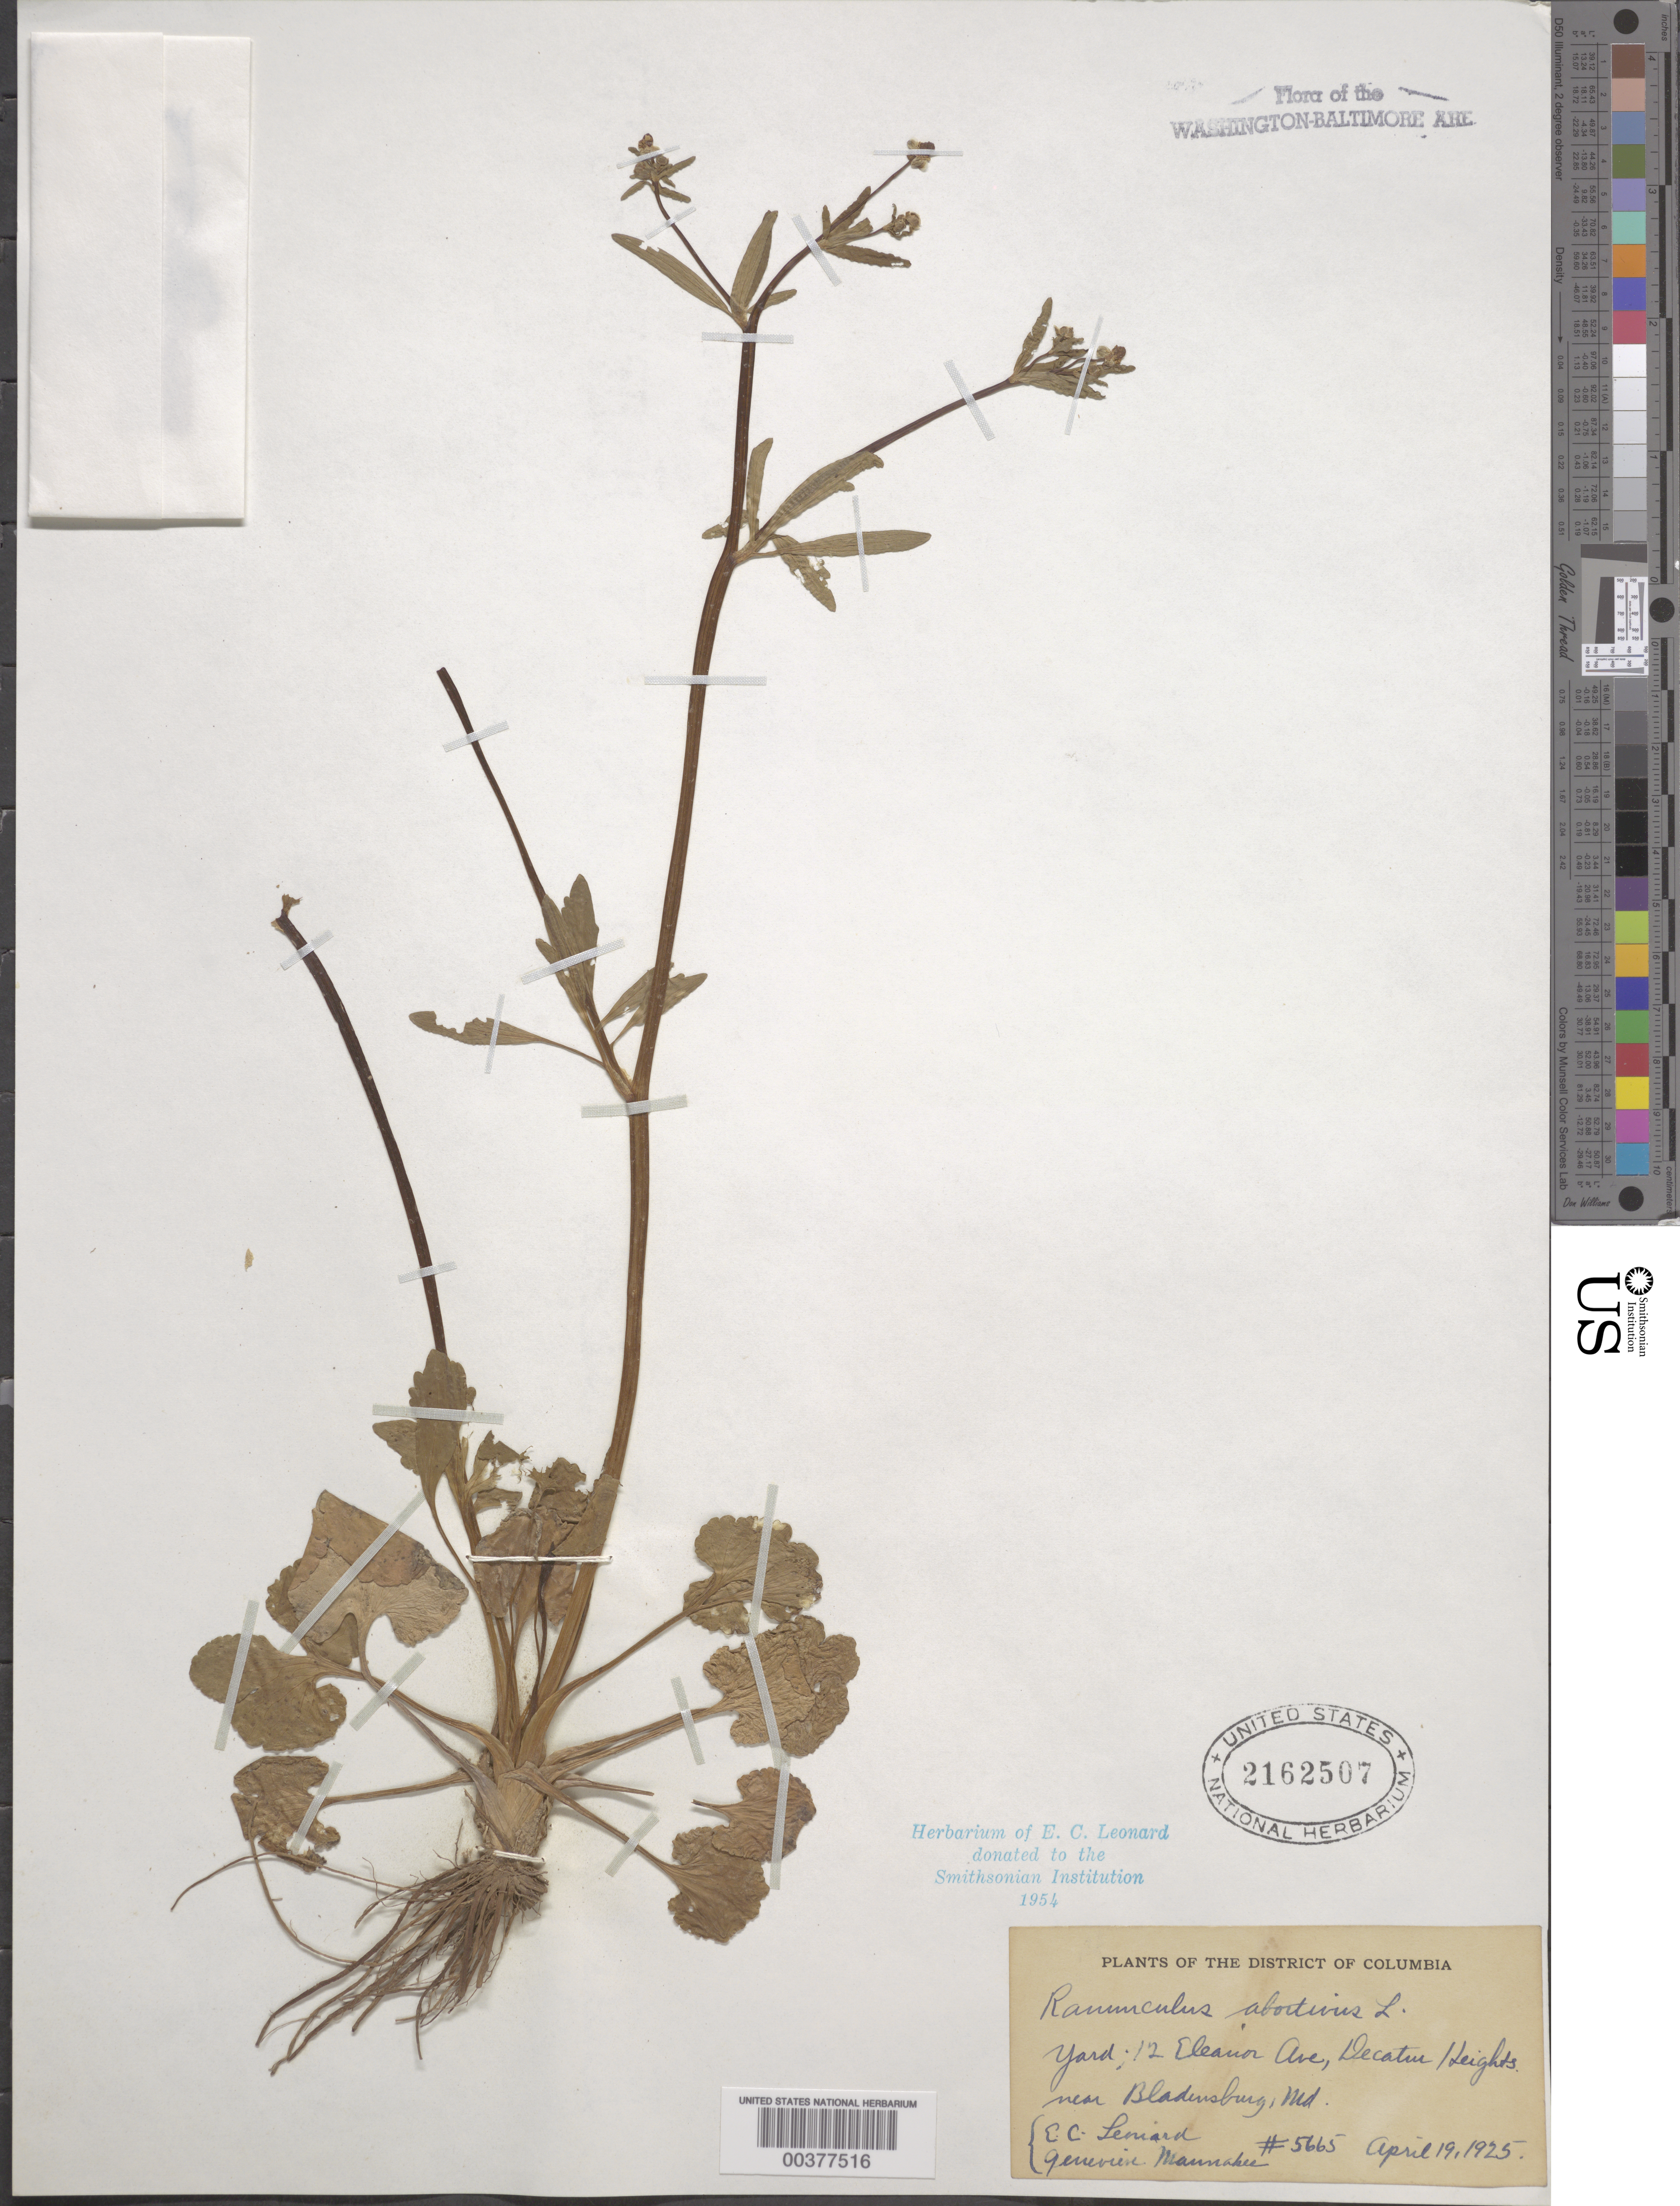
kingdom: Plantae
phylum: Tracheophyta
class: Magnoliopsida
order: Ranunculales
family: Ranunculaceae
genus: Ranunculus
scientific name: Ranunculus abortivus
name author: L.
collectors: E. C. Leonard & G. Mannahee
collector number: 5665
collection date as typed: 19 Apr 1925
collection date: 1925-04-19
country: United States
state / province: Maryland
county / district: Prince George's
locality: Decatur Heights, Bladensburg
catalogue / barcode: US 2162507